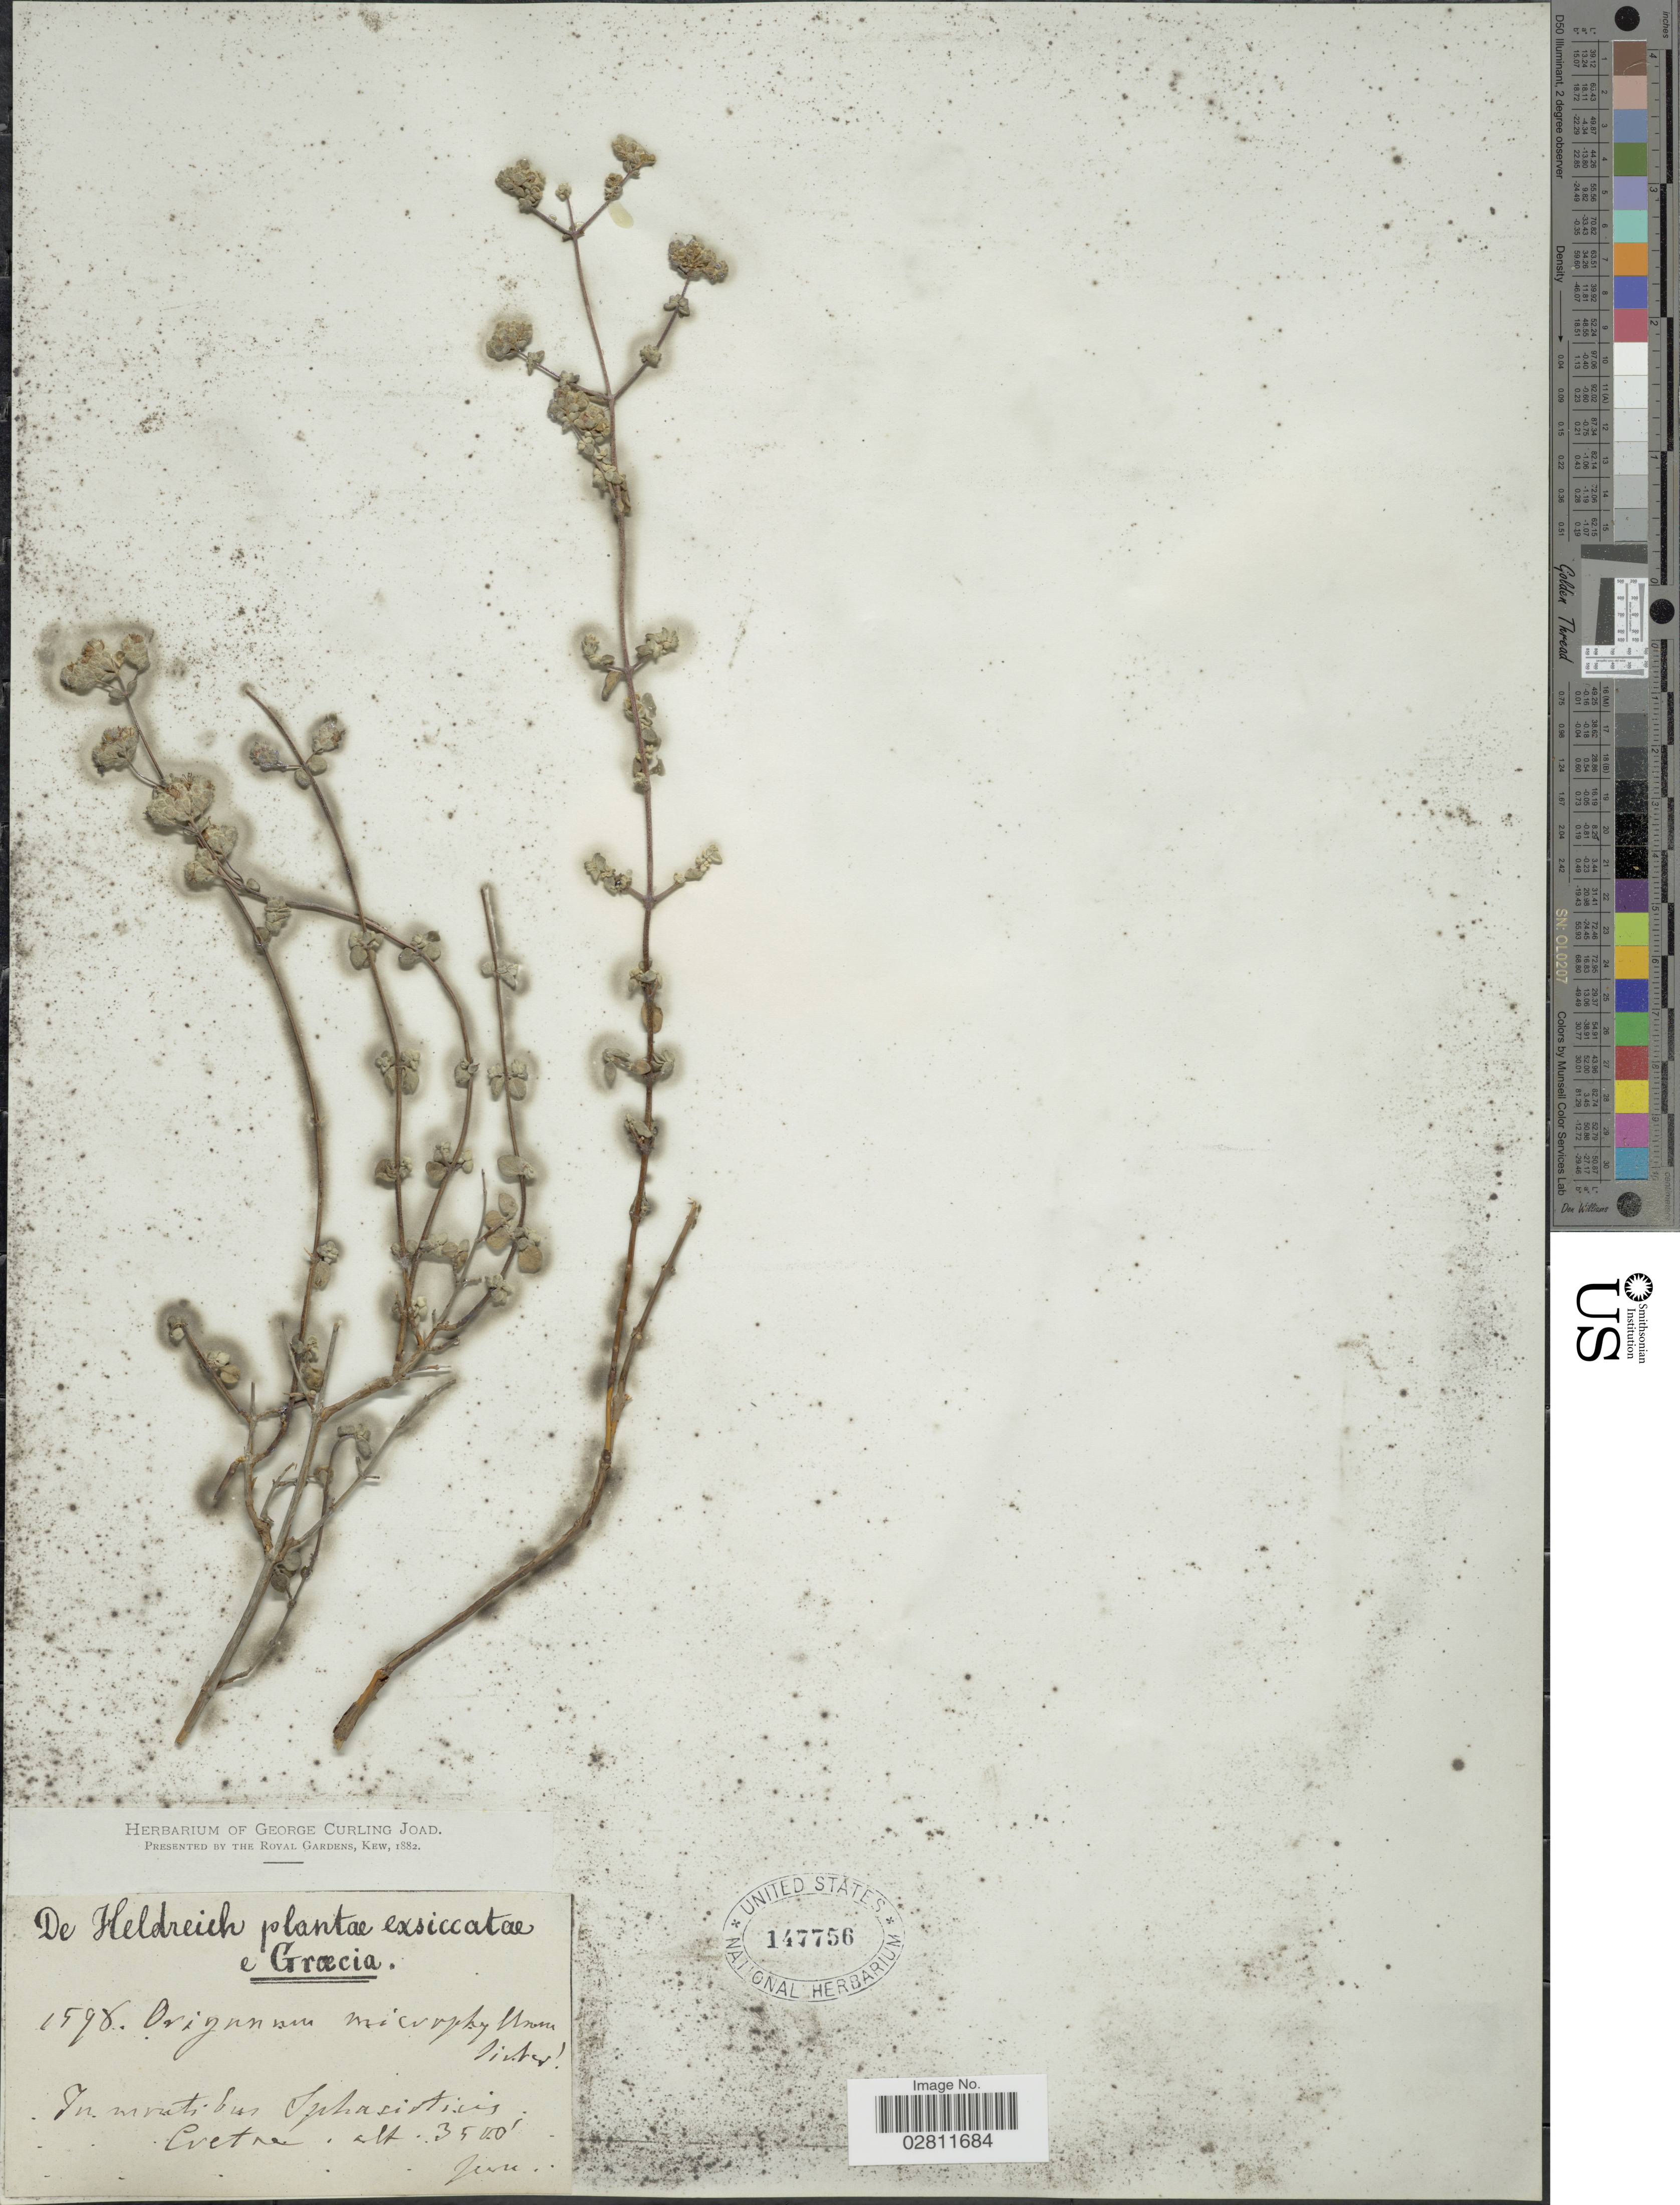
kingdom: Plantae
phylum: Tracheophyta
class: Magnoliopsida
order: Lamiales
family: Lamiaceae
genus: Origanum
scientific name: Origanum microphyllum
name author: Vogel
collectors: -. De Heldreich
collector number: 1598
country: Greece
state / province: Crete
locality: In montibus Sphacioticis, Creta.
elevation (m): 1067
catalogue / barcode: US 147756